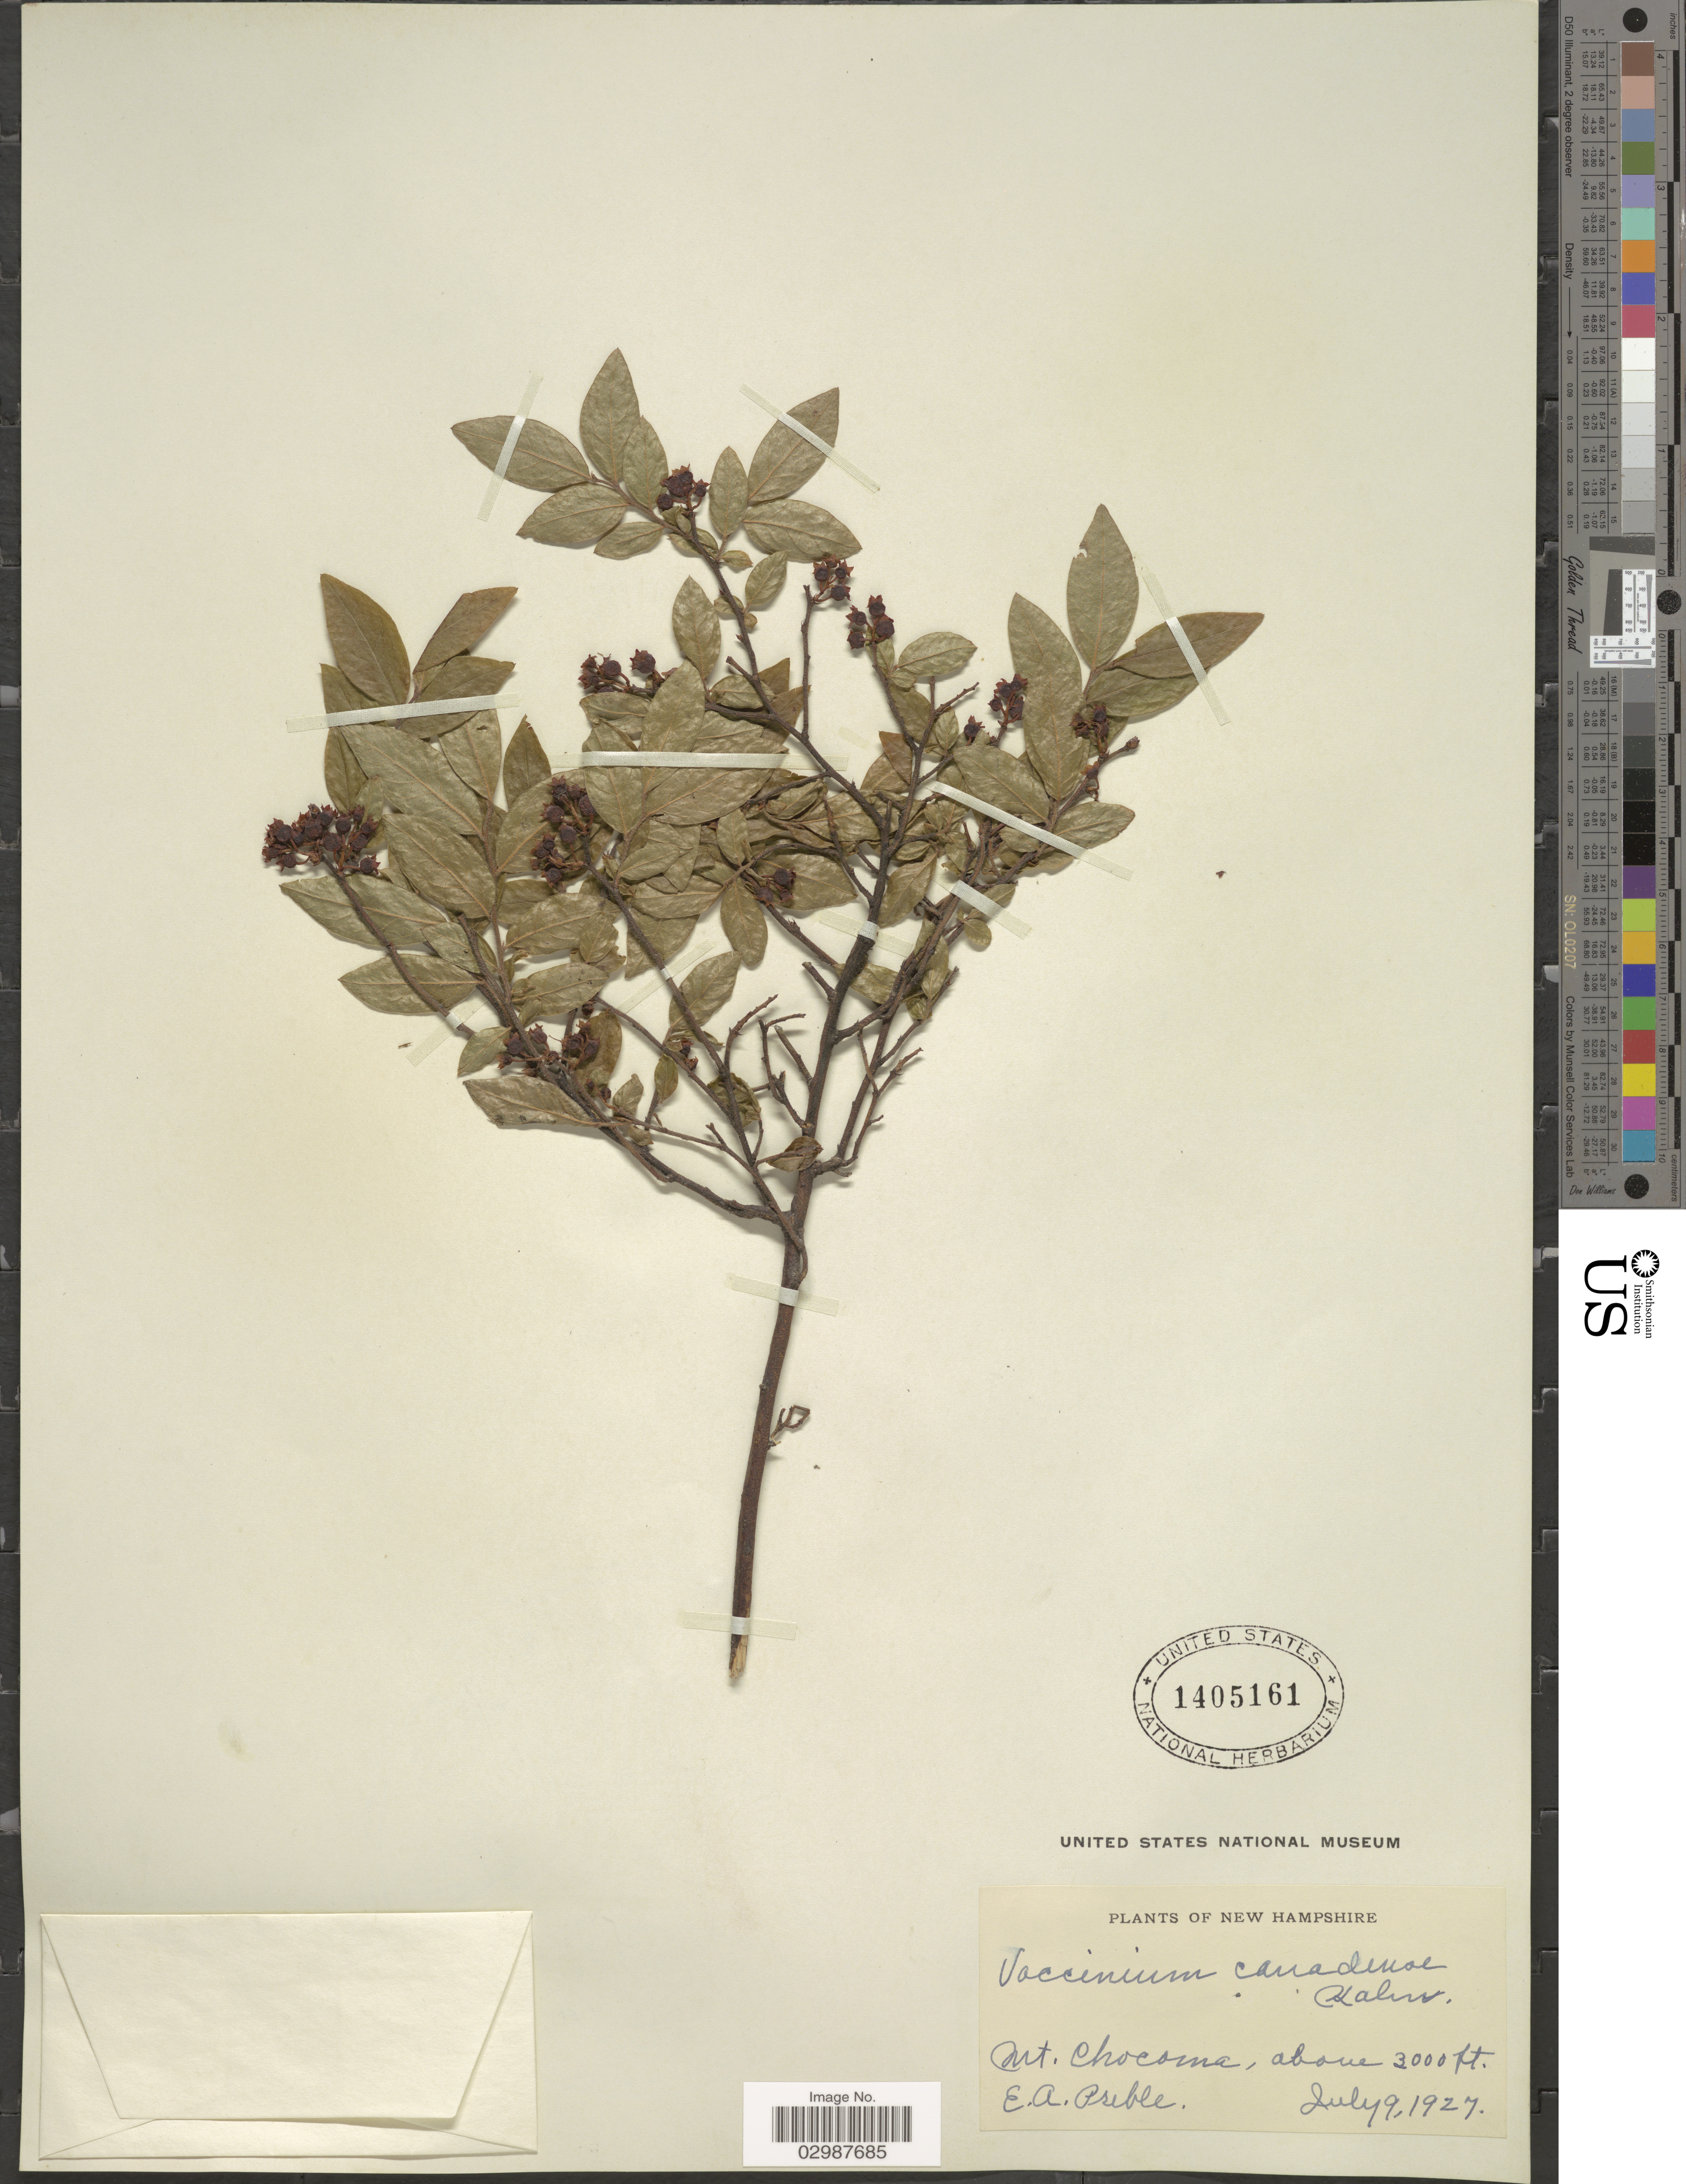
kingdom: Plantae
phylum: Tracheophyta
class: Magnoliopsida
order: Ericales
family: Ericaceae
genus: Vaccinium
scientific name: Vaccinium canadense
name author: Kalm ex Richardson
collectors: E. Preble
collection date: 1927-07-09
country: United States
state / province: New Hampshire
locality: Mt. Chocoma.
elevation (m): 914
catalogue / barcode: US 1405161